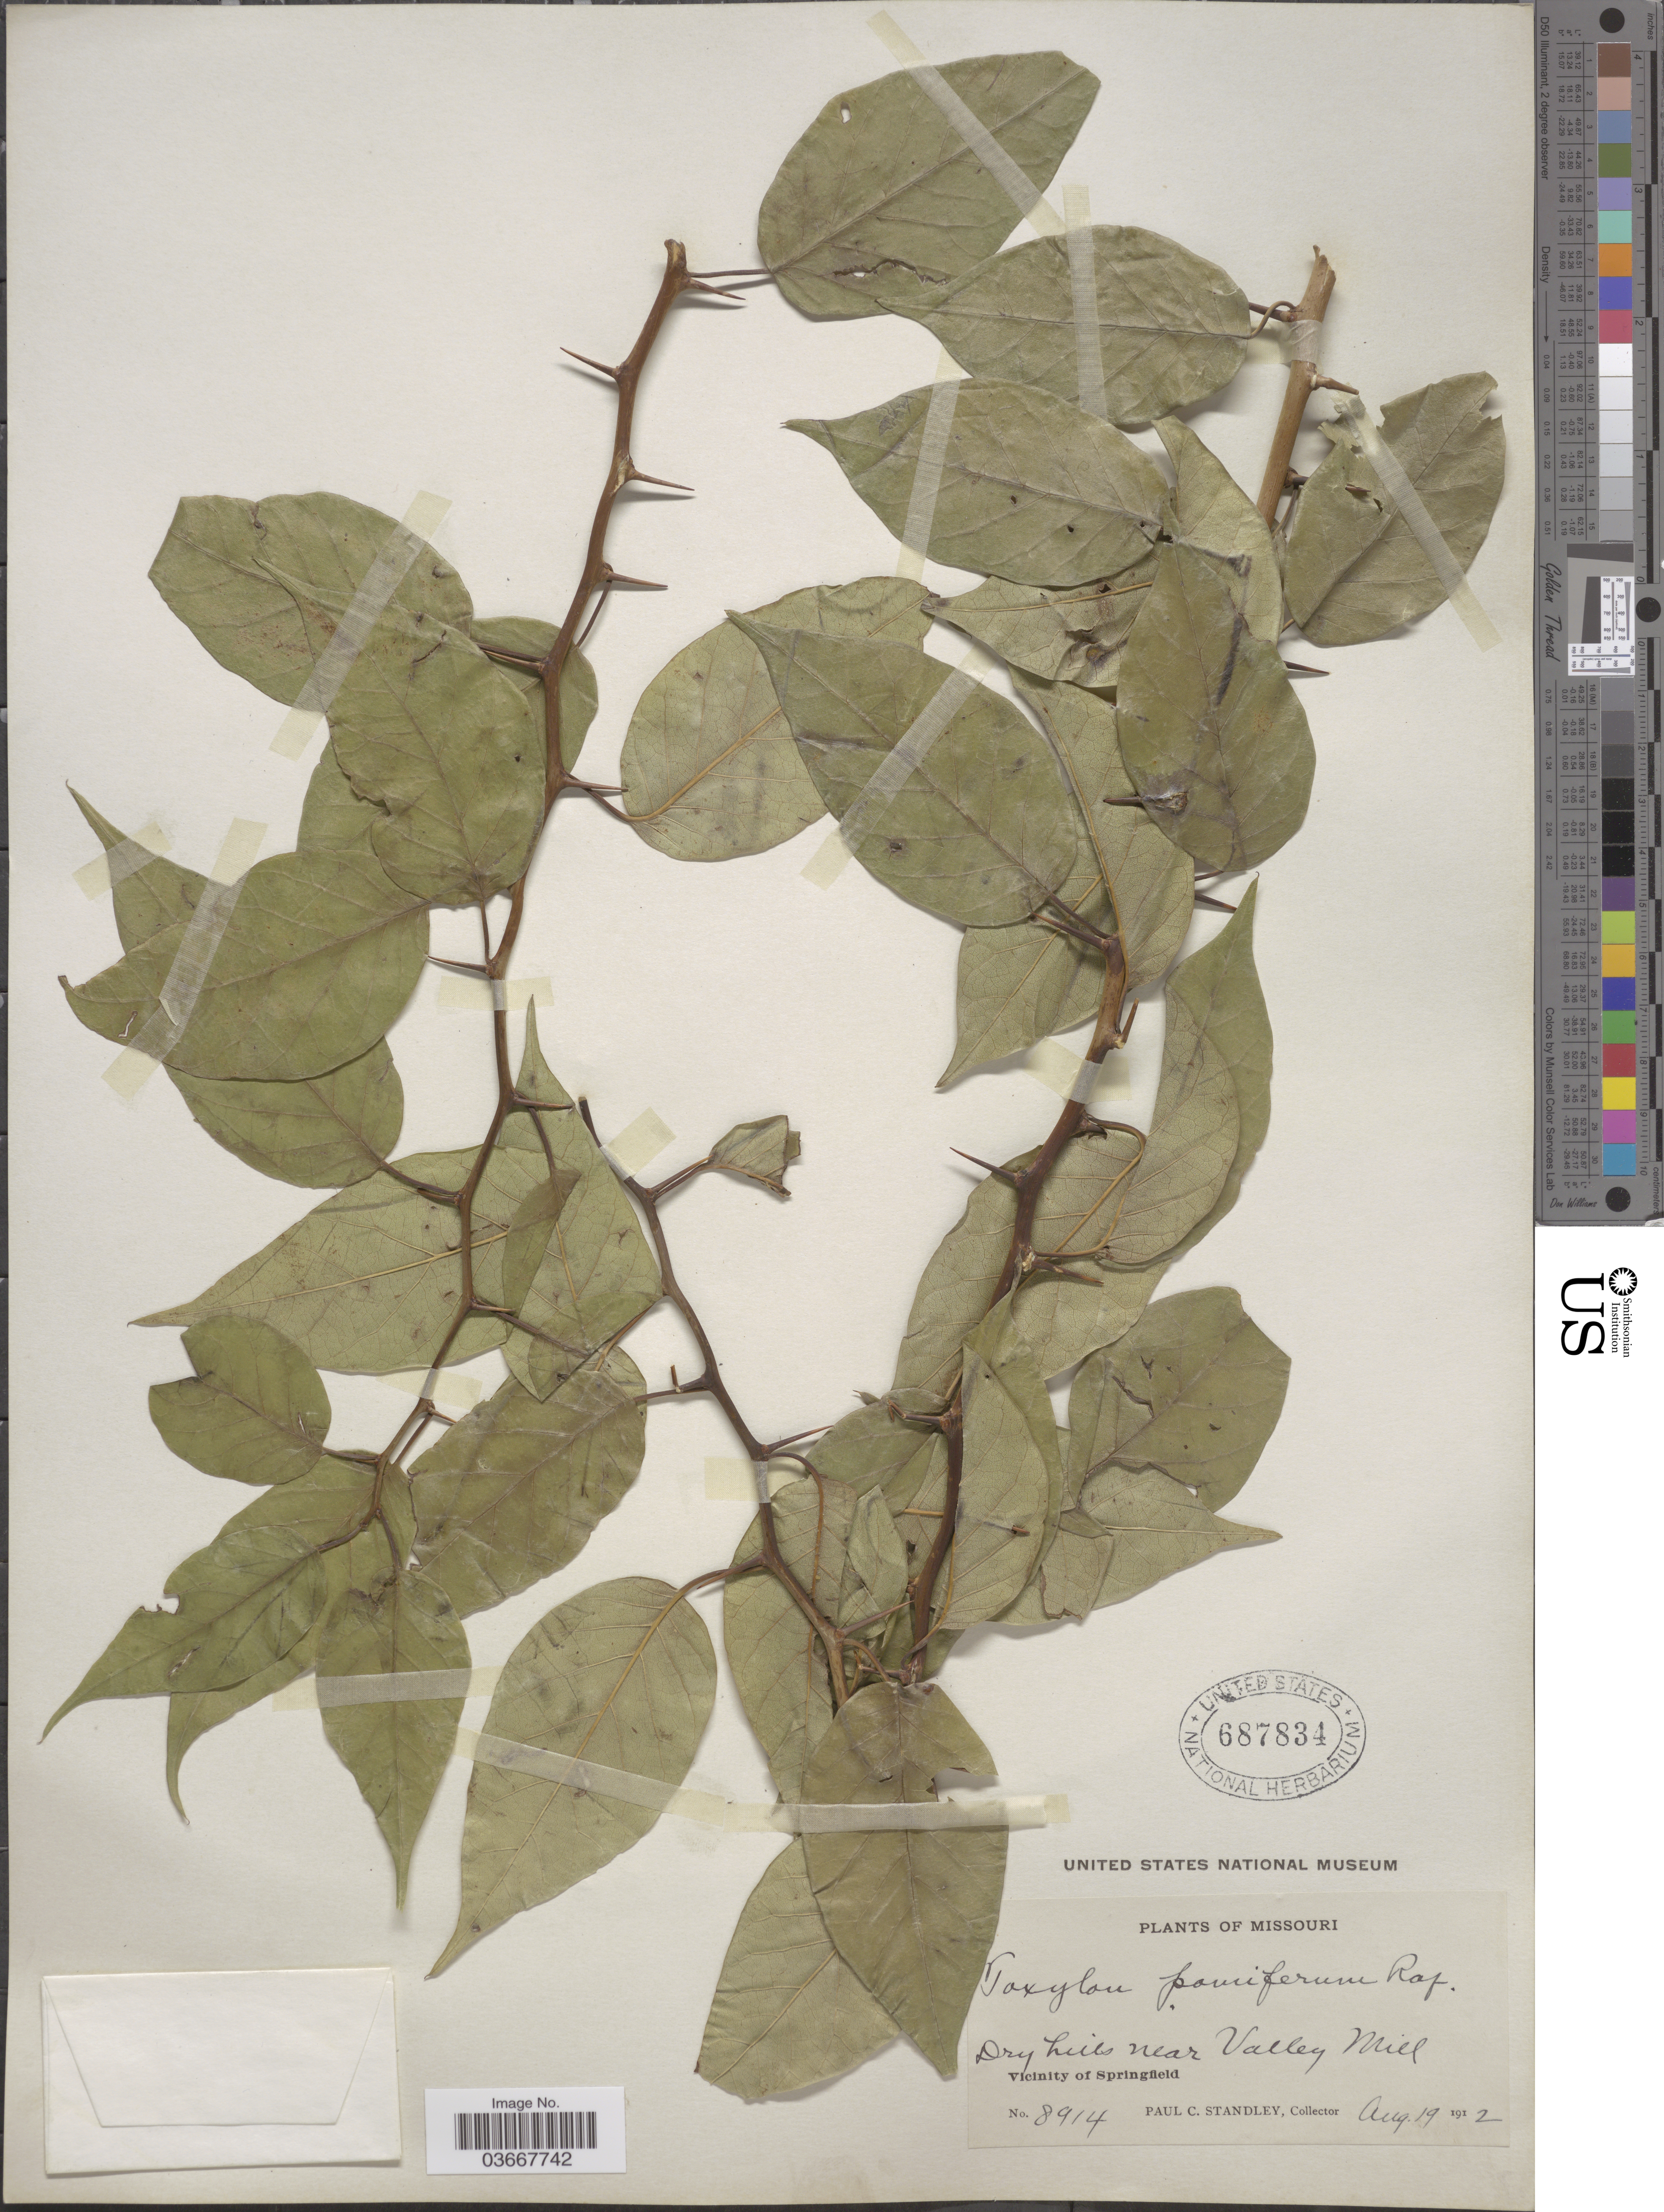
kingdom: Plantae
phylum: Tracheophyta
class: Magnoliopsida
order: Rosales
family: Moraceae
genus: Maclura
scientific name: Maclura pomifera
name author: (Raf.) C.K. Schneid.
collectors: P. C. Standley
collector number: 8914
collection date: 1912-08-19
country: United States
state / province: Missouri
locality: Dry hills near Valley Mill. Vicinity of Springfield.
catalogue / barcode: US 687834